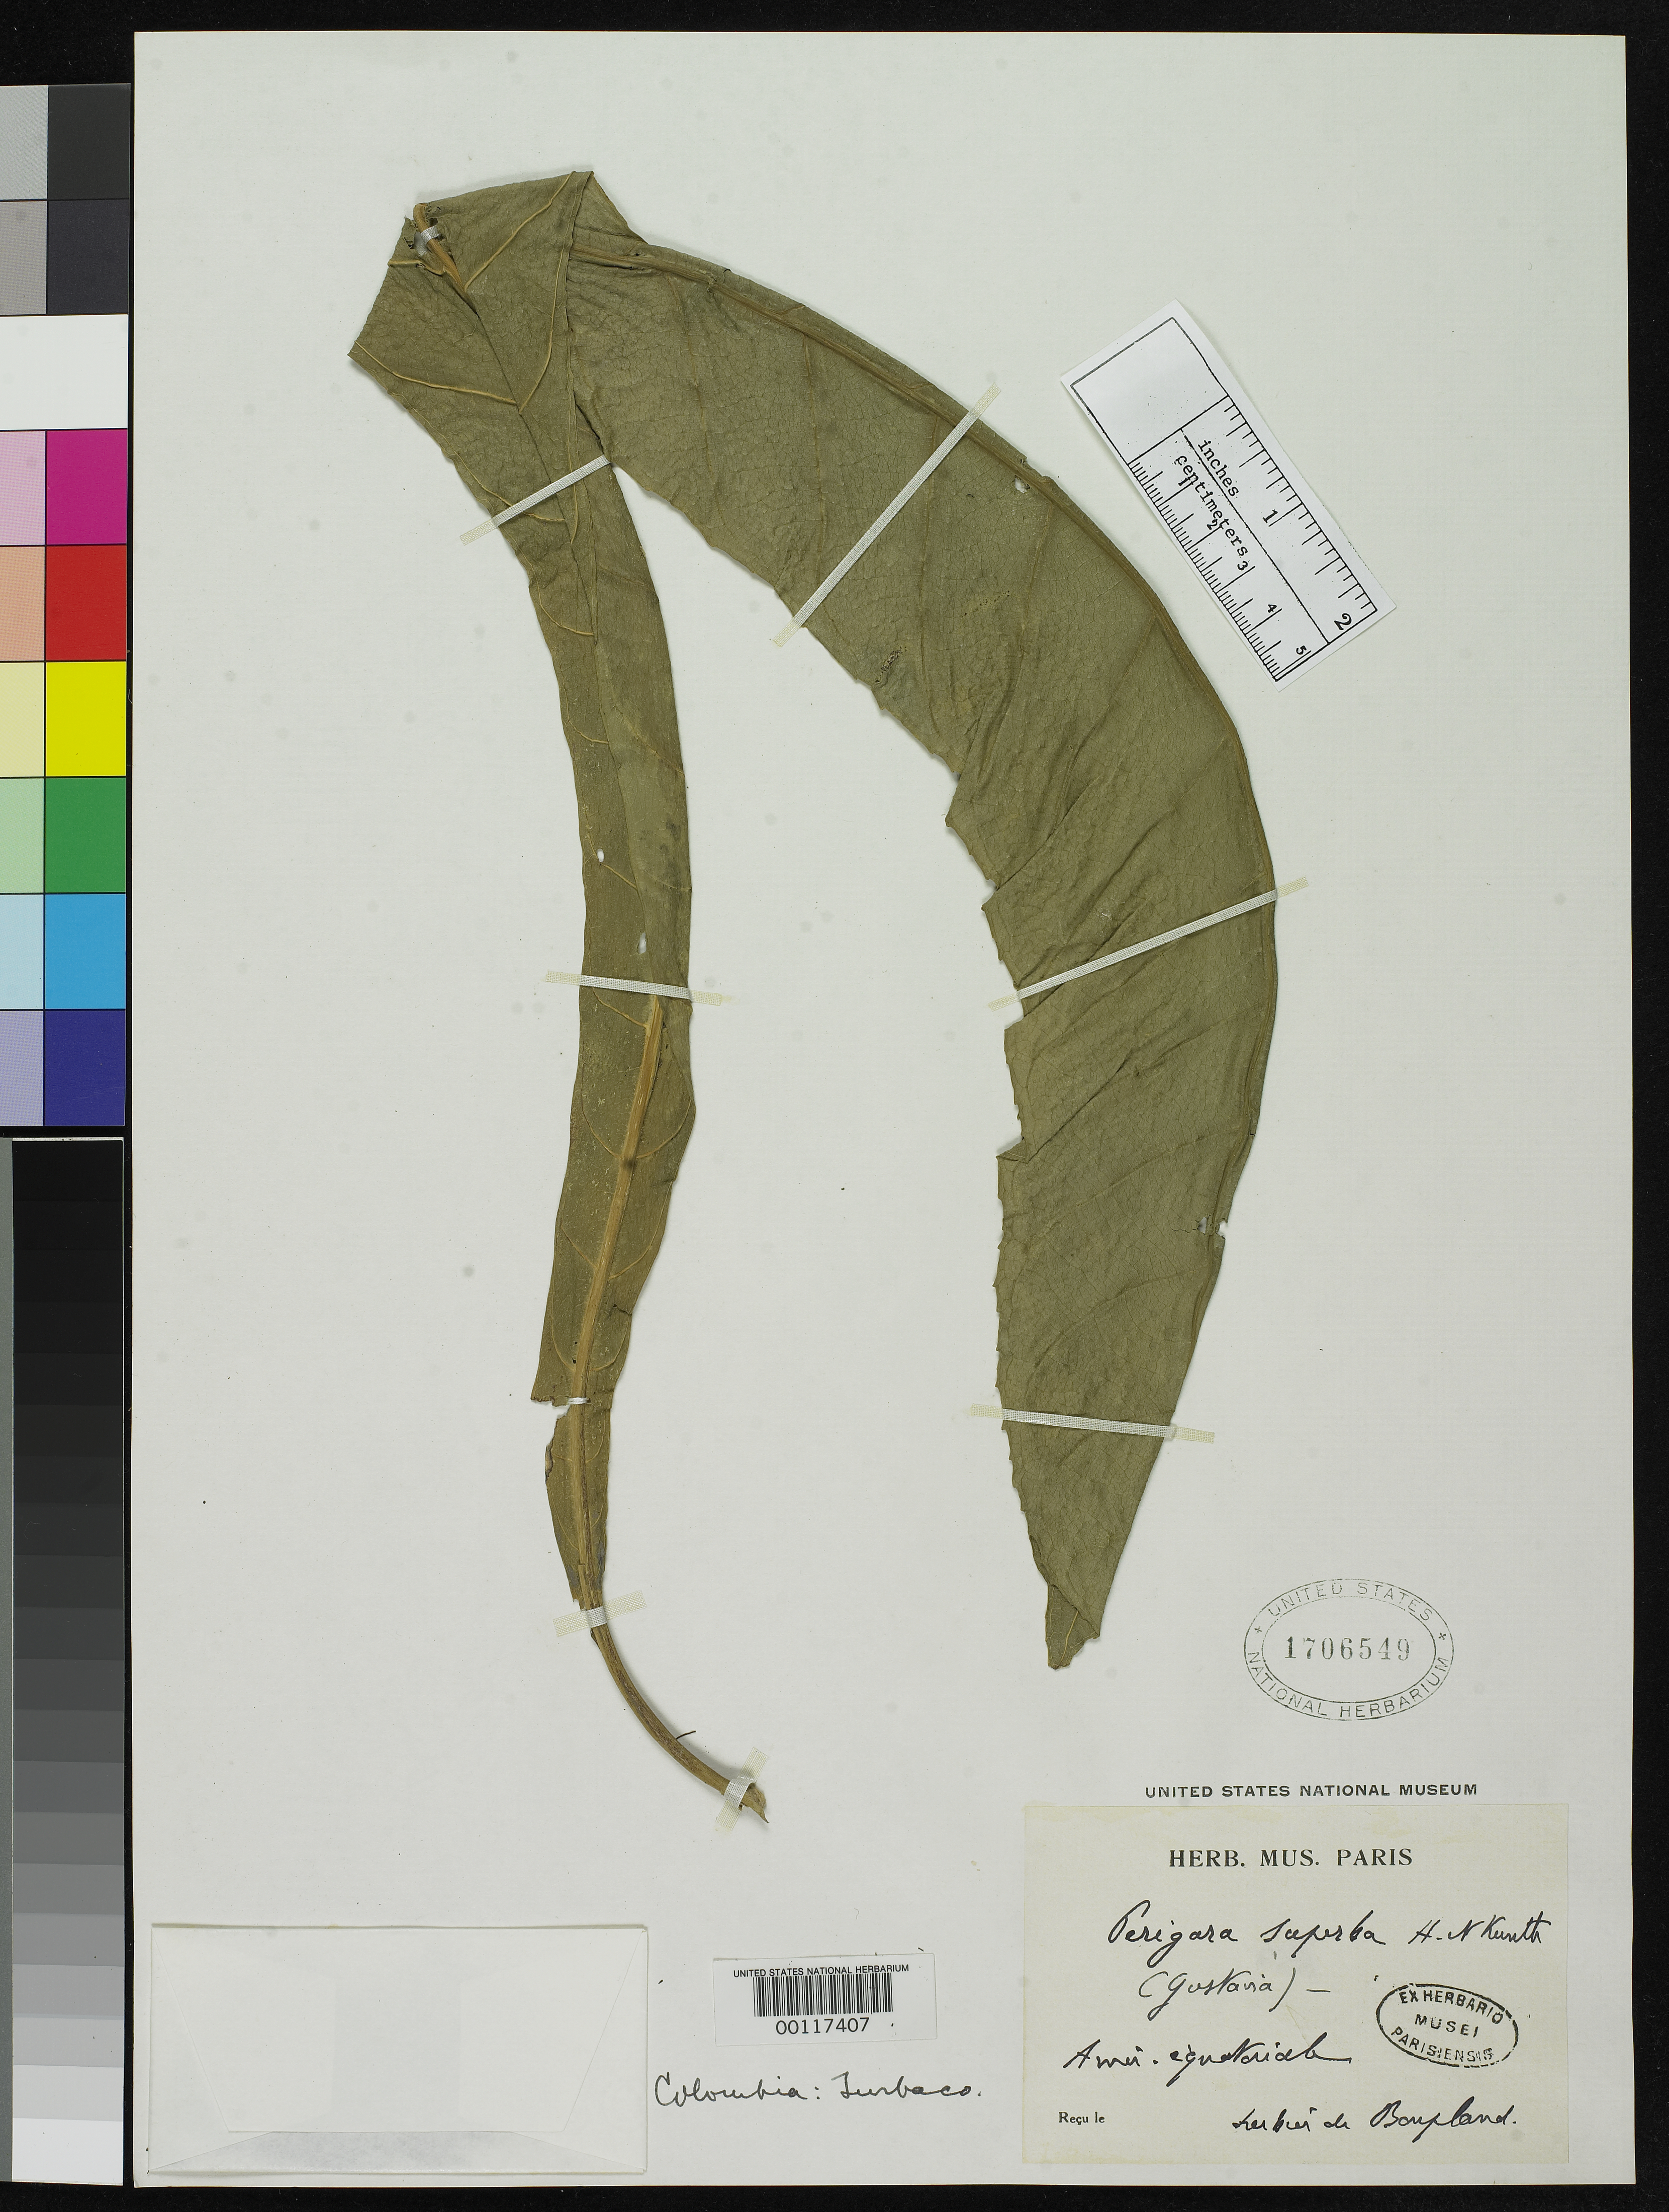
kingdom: Plantae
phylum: Tracheophyta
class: Magnoliopsida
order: Ericales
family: Lecythidaceae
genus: Pirigara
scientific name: Pirigara superba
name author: Kunth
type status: Type Collection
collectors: F. W. Humboldt & A. J. A. Bonpland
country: Colombia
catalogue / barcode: US 1706549